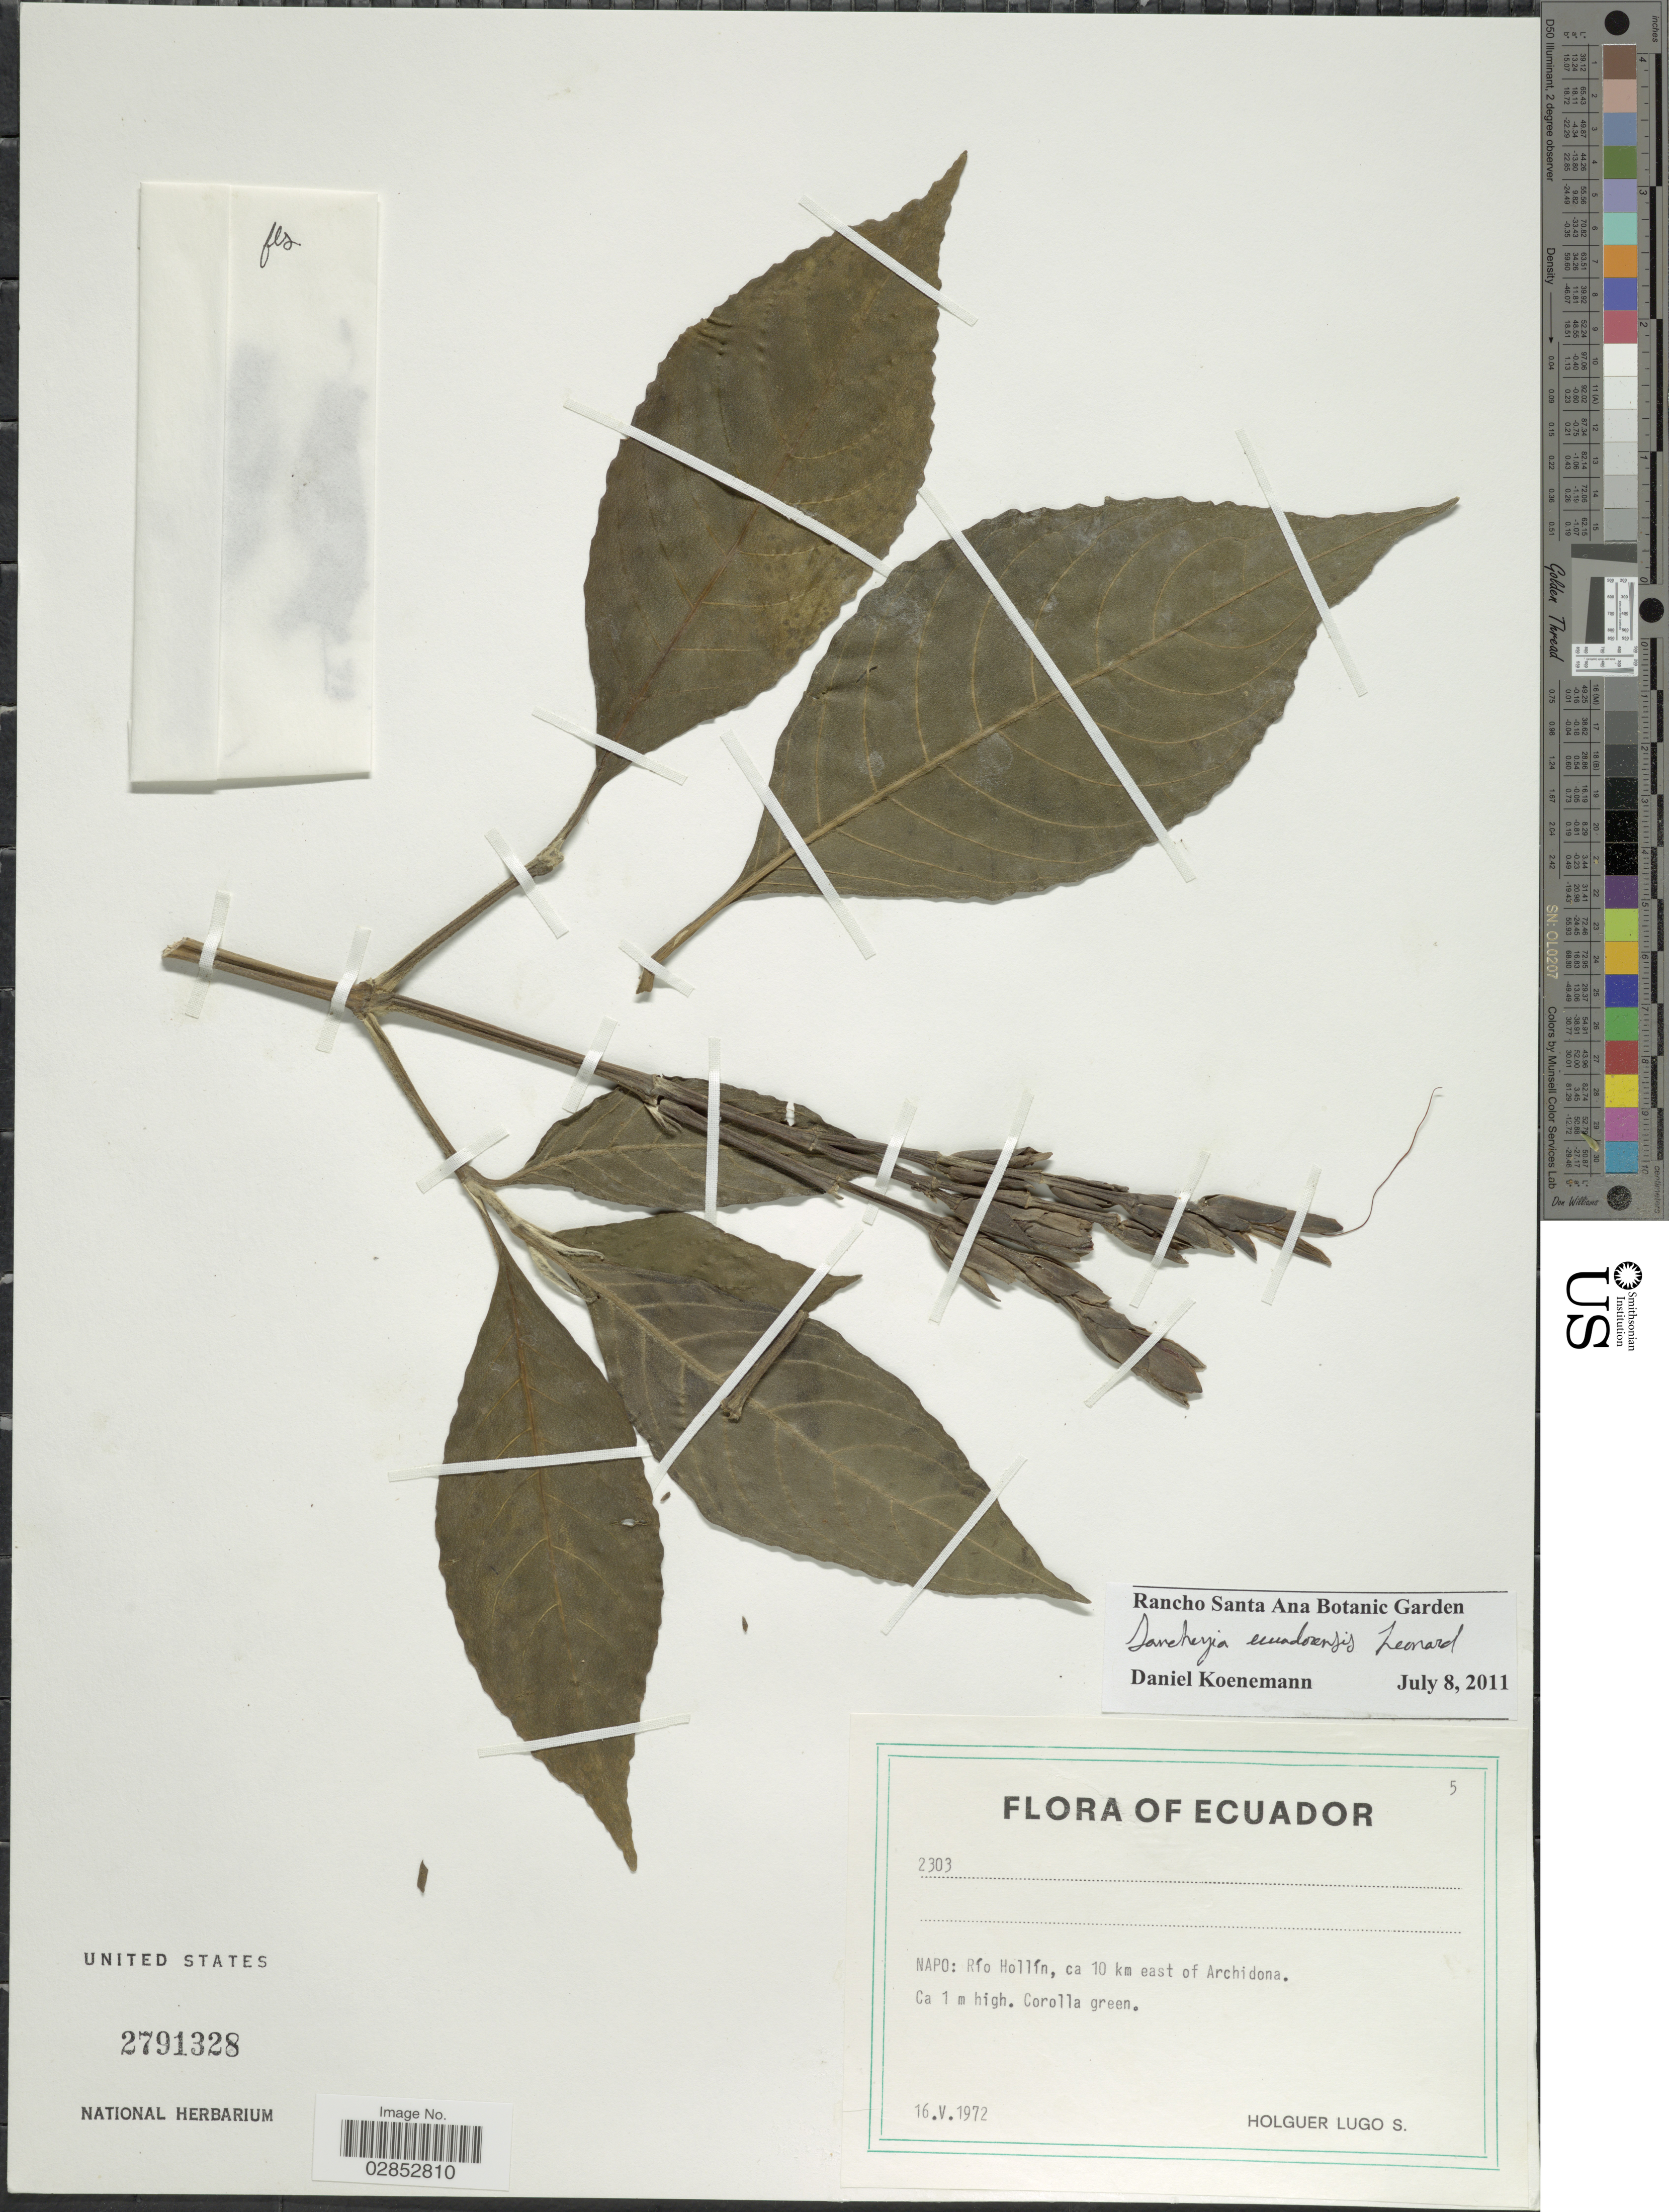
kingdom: Plantae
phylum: Tracheophyta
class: Magnoliopsida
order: Lamiales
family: Acanthaceae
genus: Sanchezia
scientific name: Sanchezia ecuadorensis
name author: Leonard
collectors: H. Lugo S.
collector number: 2303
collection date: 1972-05-16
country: Ecuador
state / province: Napo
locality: Río Hollín, ca 10 km east of Archidona.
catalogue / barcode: US 2791328